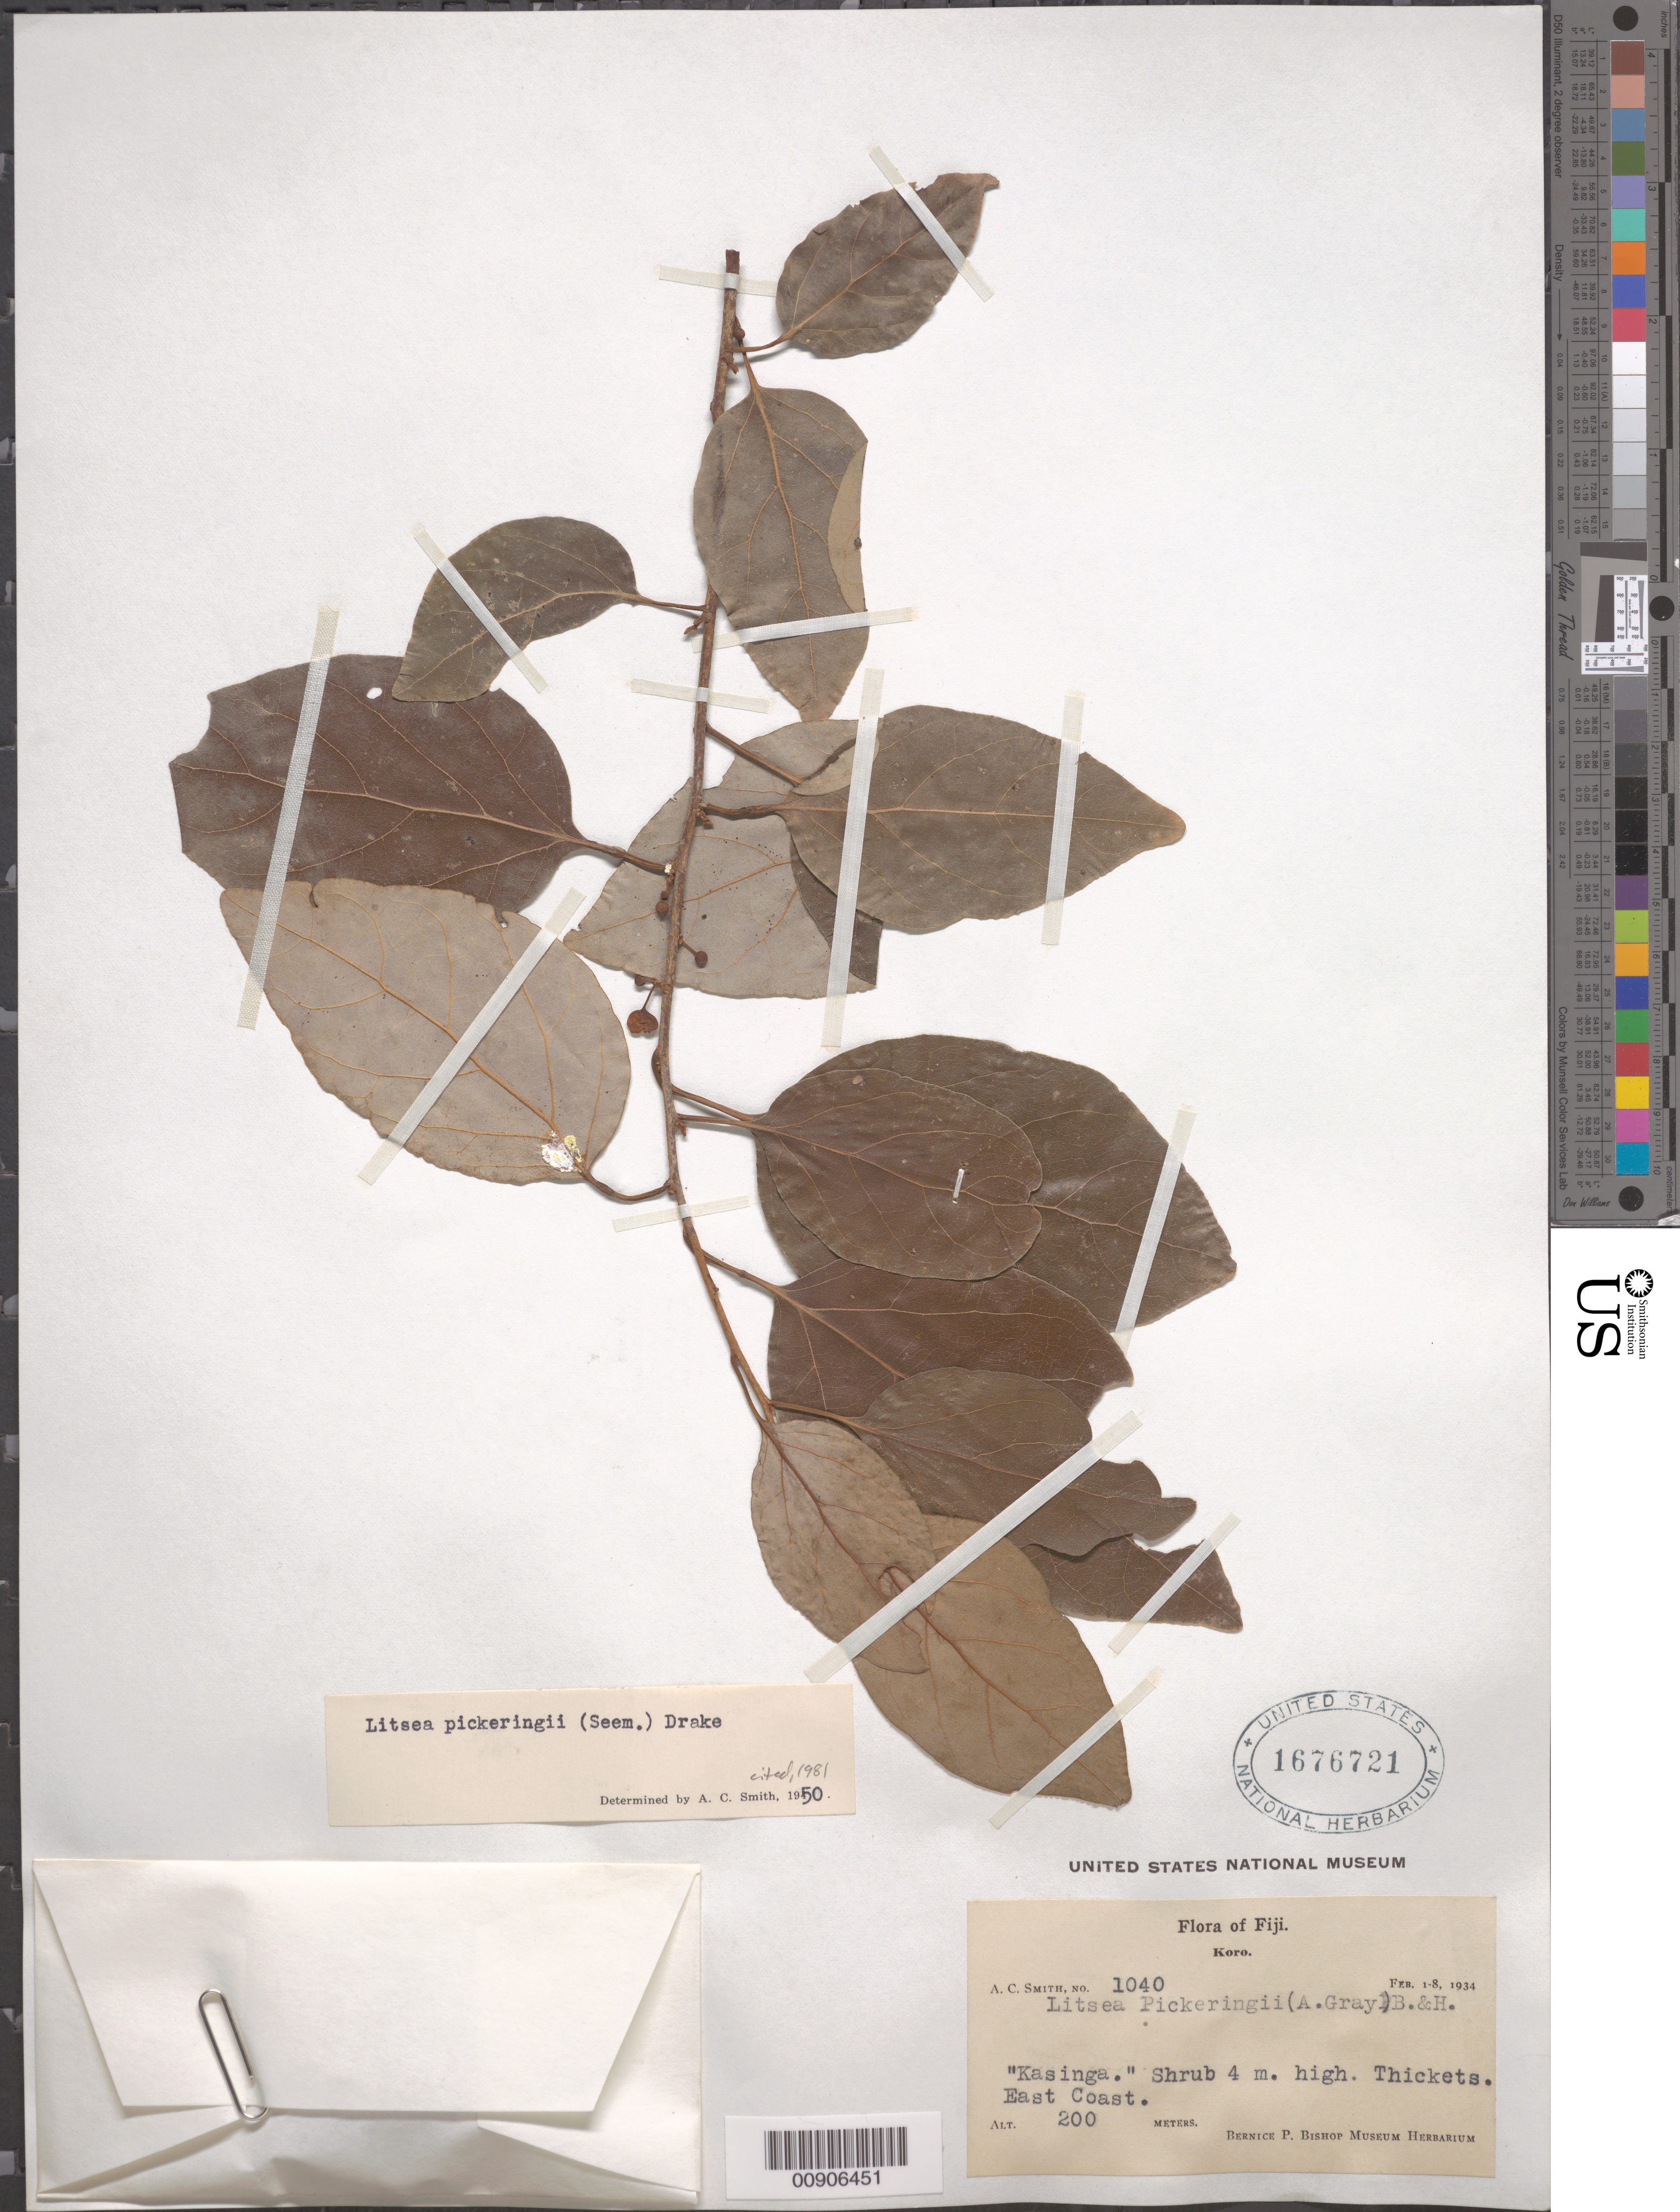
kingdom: Plantae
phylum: Tracheophyta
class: Magnoliopsida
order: Laurales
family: Lauraceae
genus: Litsea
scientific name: Litsea pickeringii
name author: Benth. & Hook. f. ex Drake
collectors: C. A. Smith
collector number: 1040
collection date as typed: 01 Feb 1934 to 08 Feb 1934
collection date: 1934-02-01/1934-02-08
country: Fiji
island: Koro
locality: East Coast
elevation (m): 200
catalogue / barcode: US 1676721